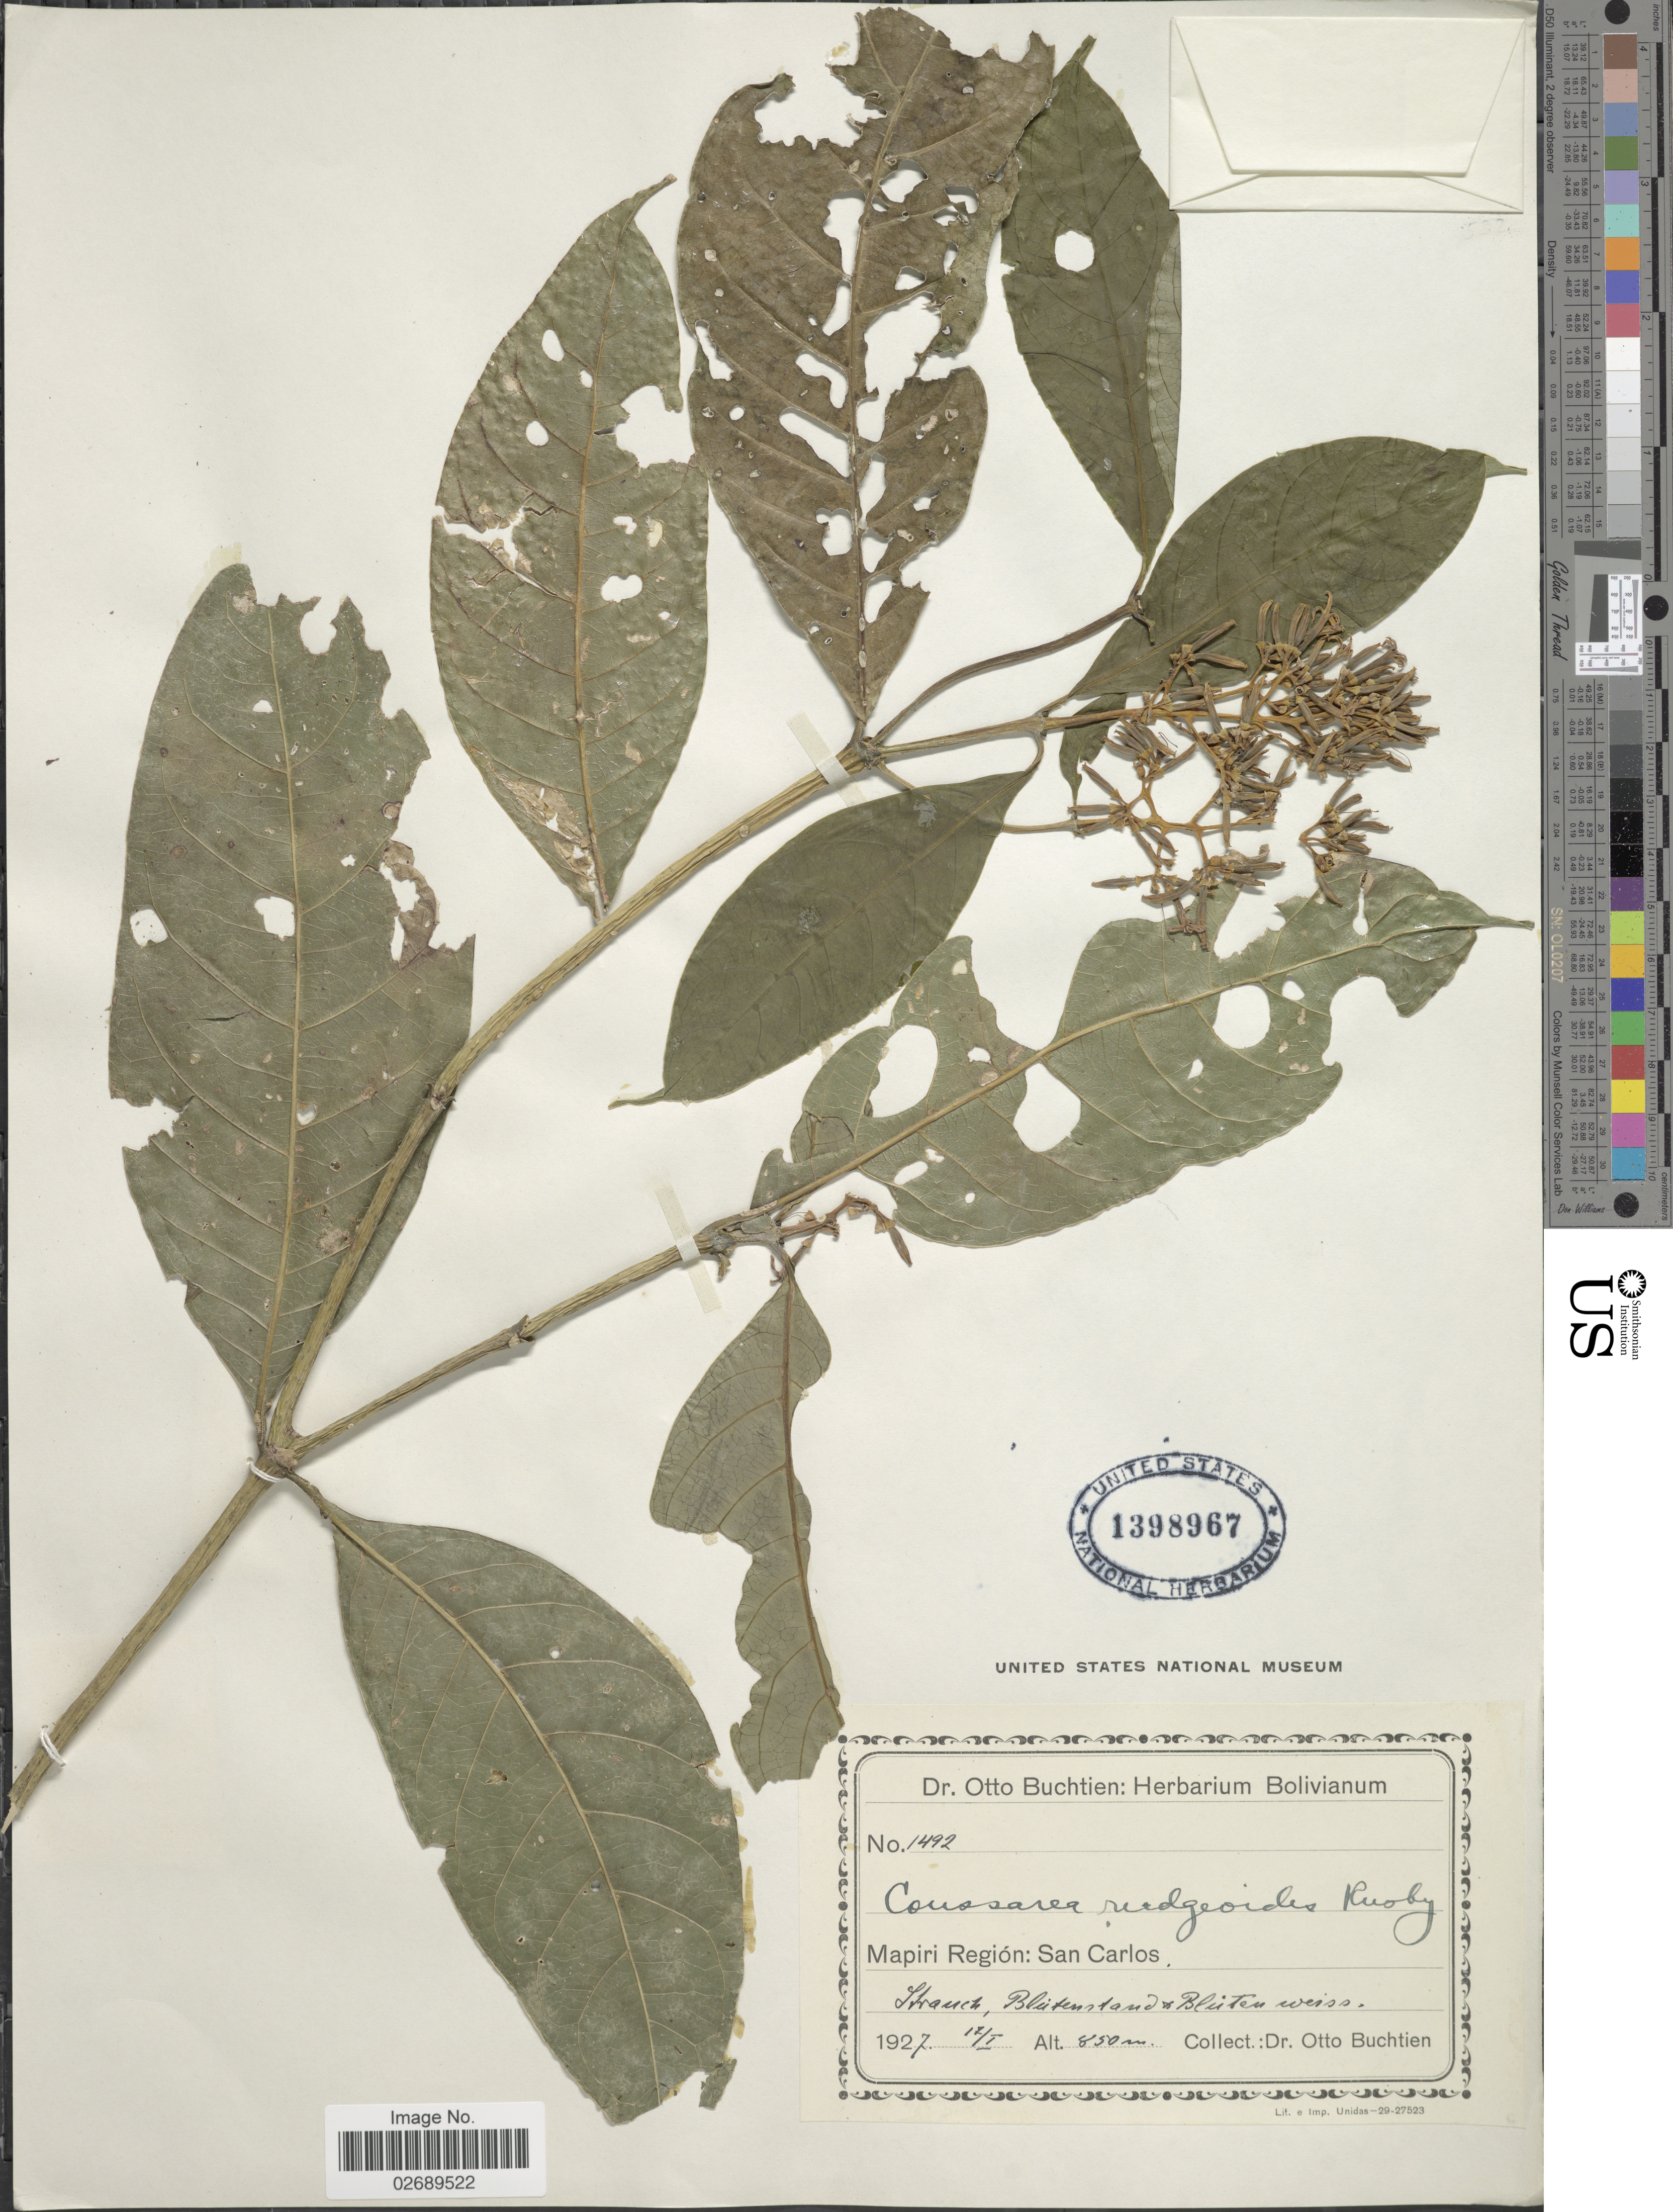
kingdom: Plantae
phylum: Tracheophyta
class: Magnoliopsida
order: Gentianales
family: Rubiaceae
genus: Coussarea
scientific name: Coussarea rudgeoides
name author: Rusby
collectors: O. Buchtien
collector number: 1492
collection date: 1927-01-17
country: Bolivia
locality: Mapiri Region: San Carlos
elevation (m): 850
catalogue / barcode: US 1398967